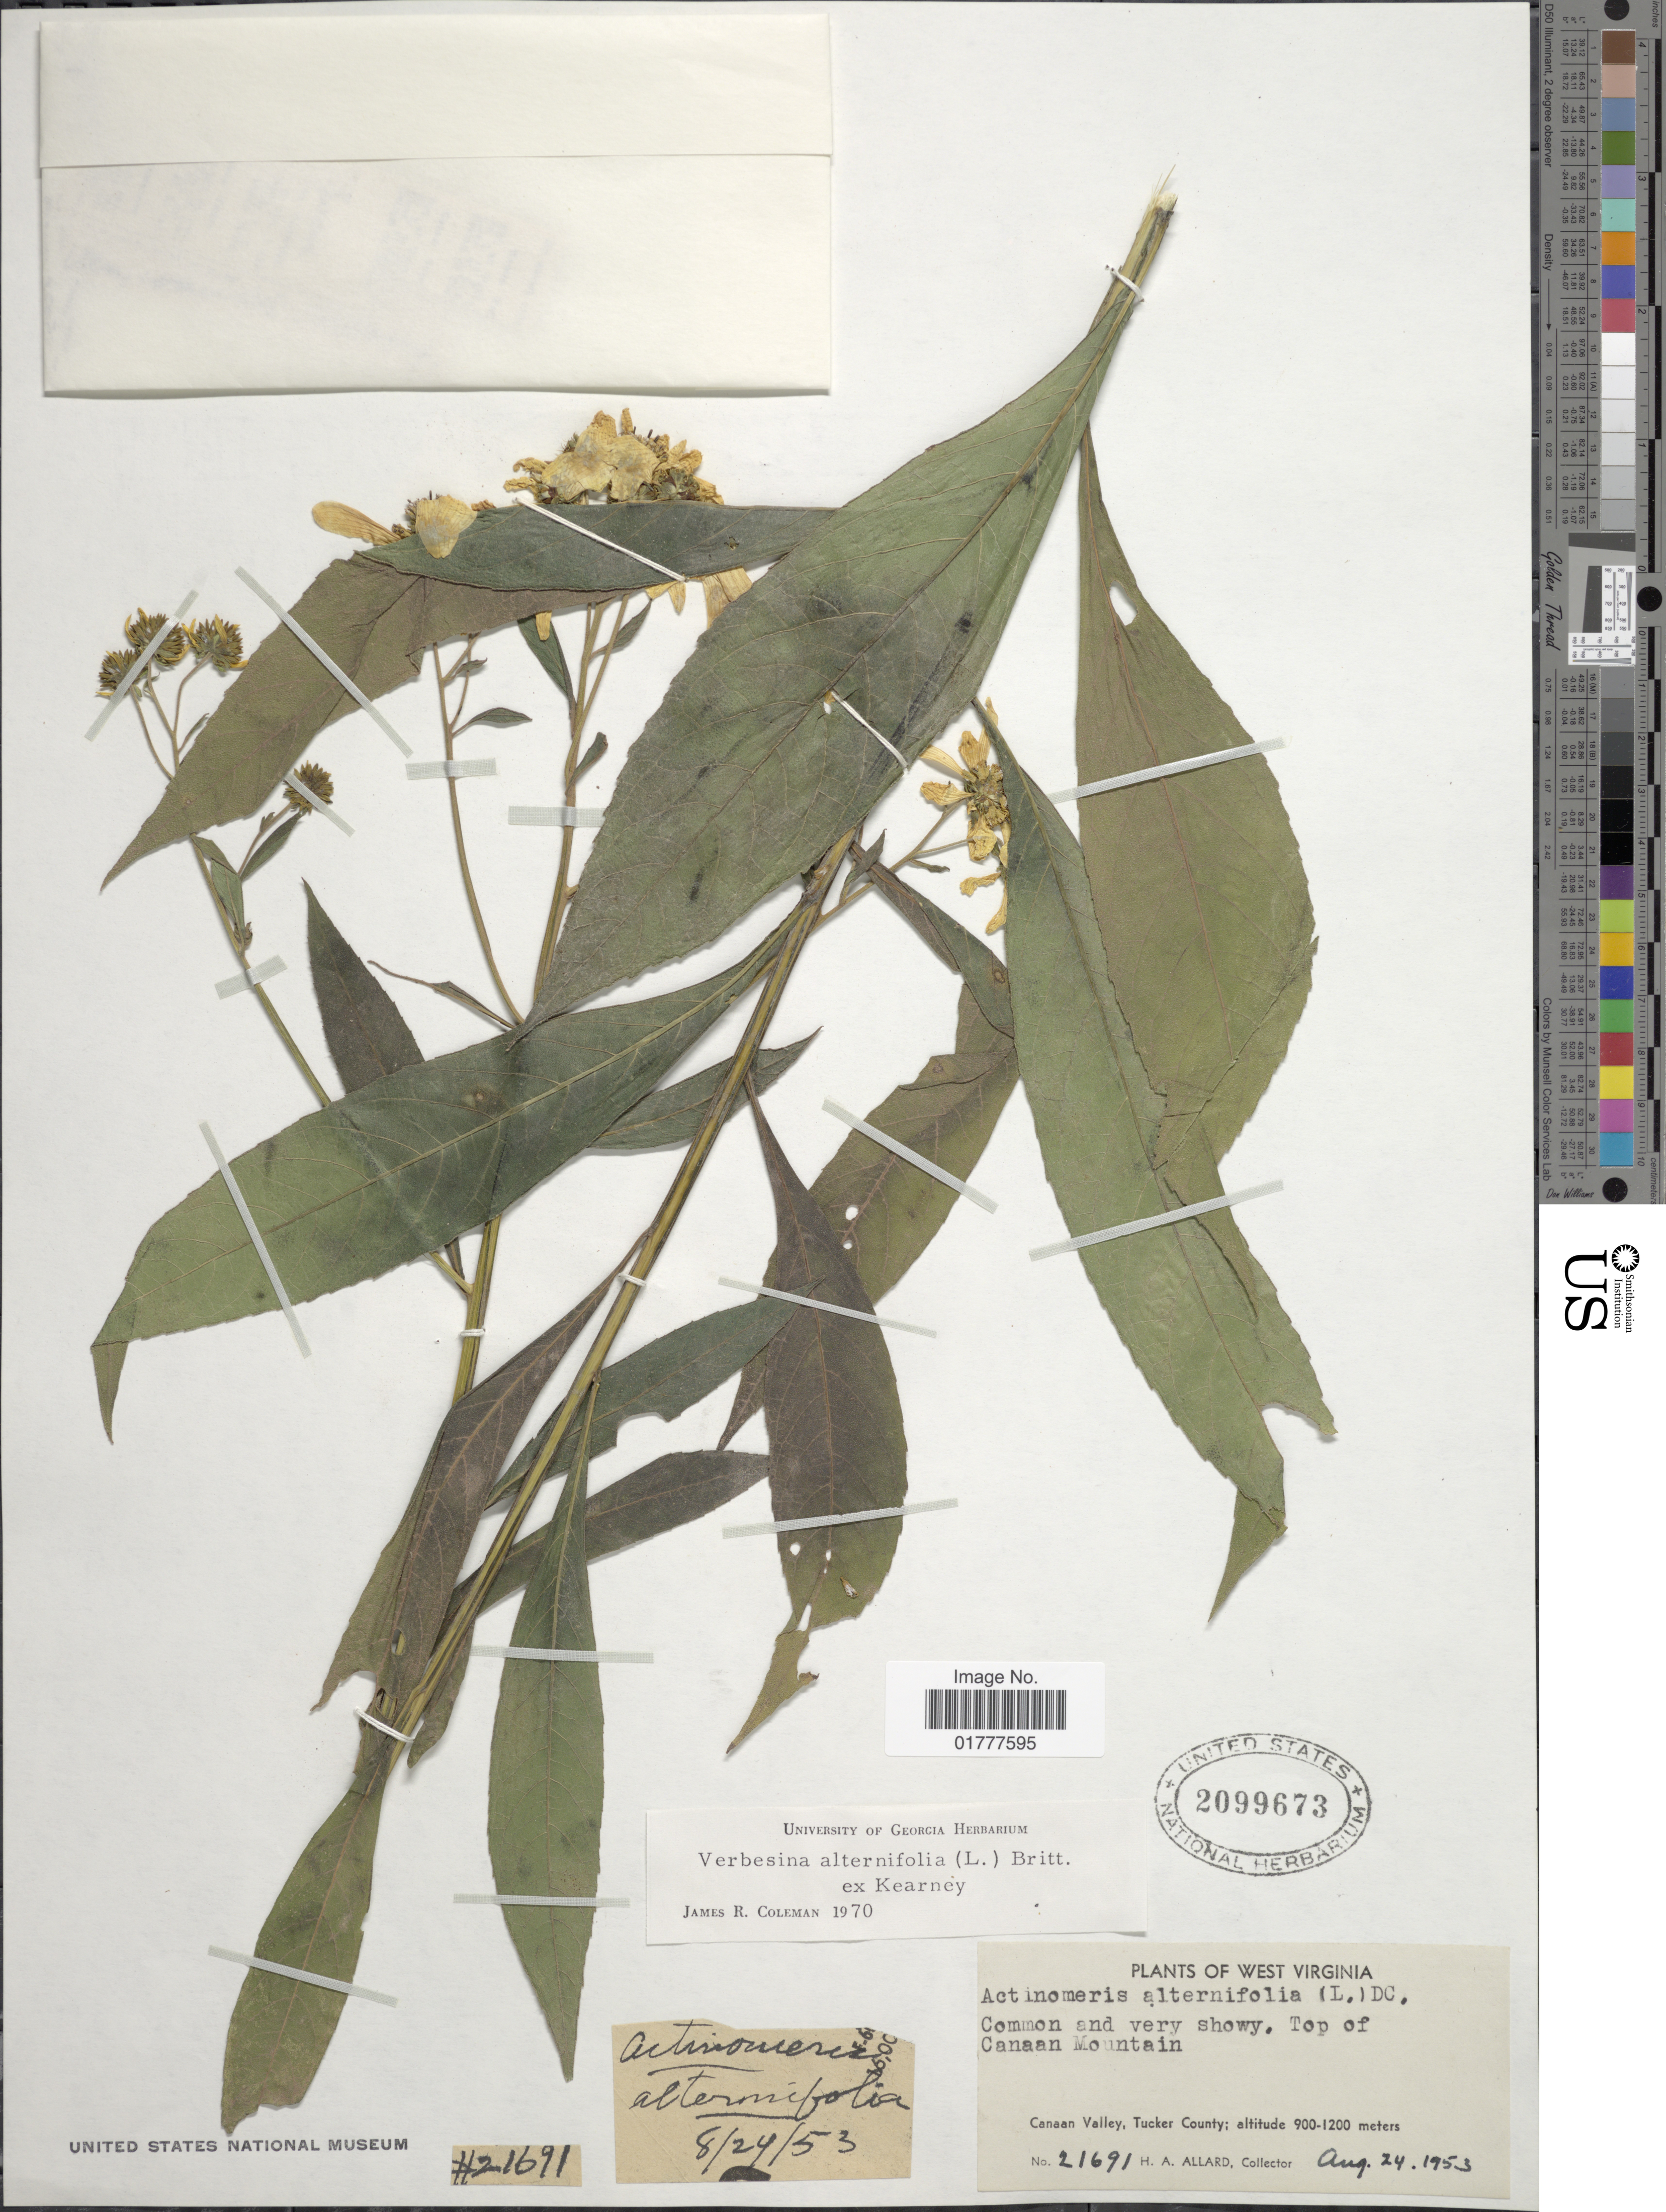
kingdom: Plantae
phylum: Tracheophyta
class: Magnoliopsida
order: Asterales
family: Asteraceae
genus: Actinomeris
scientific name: Actinomeris alternifolia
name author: (L.) DC.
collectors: H. A. Allard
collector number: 21691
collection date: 1953-08-24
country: United States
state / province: West Virginia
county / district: Tucker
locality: Top of Canaan Mountain. Canaan Valley, Tucker County.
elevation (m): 900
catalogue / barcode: US 2099673